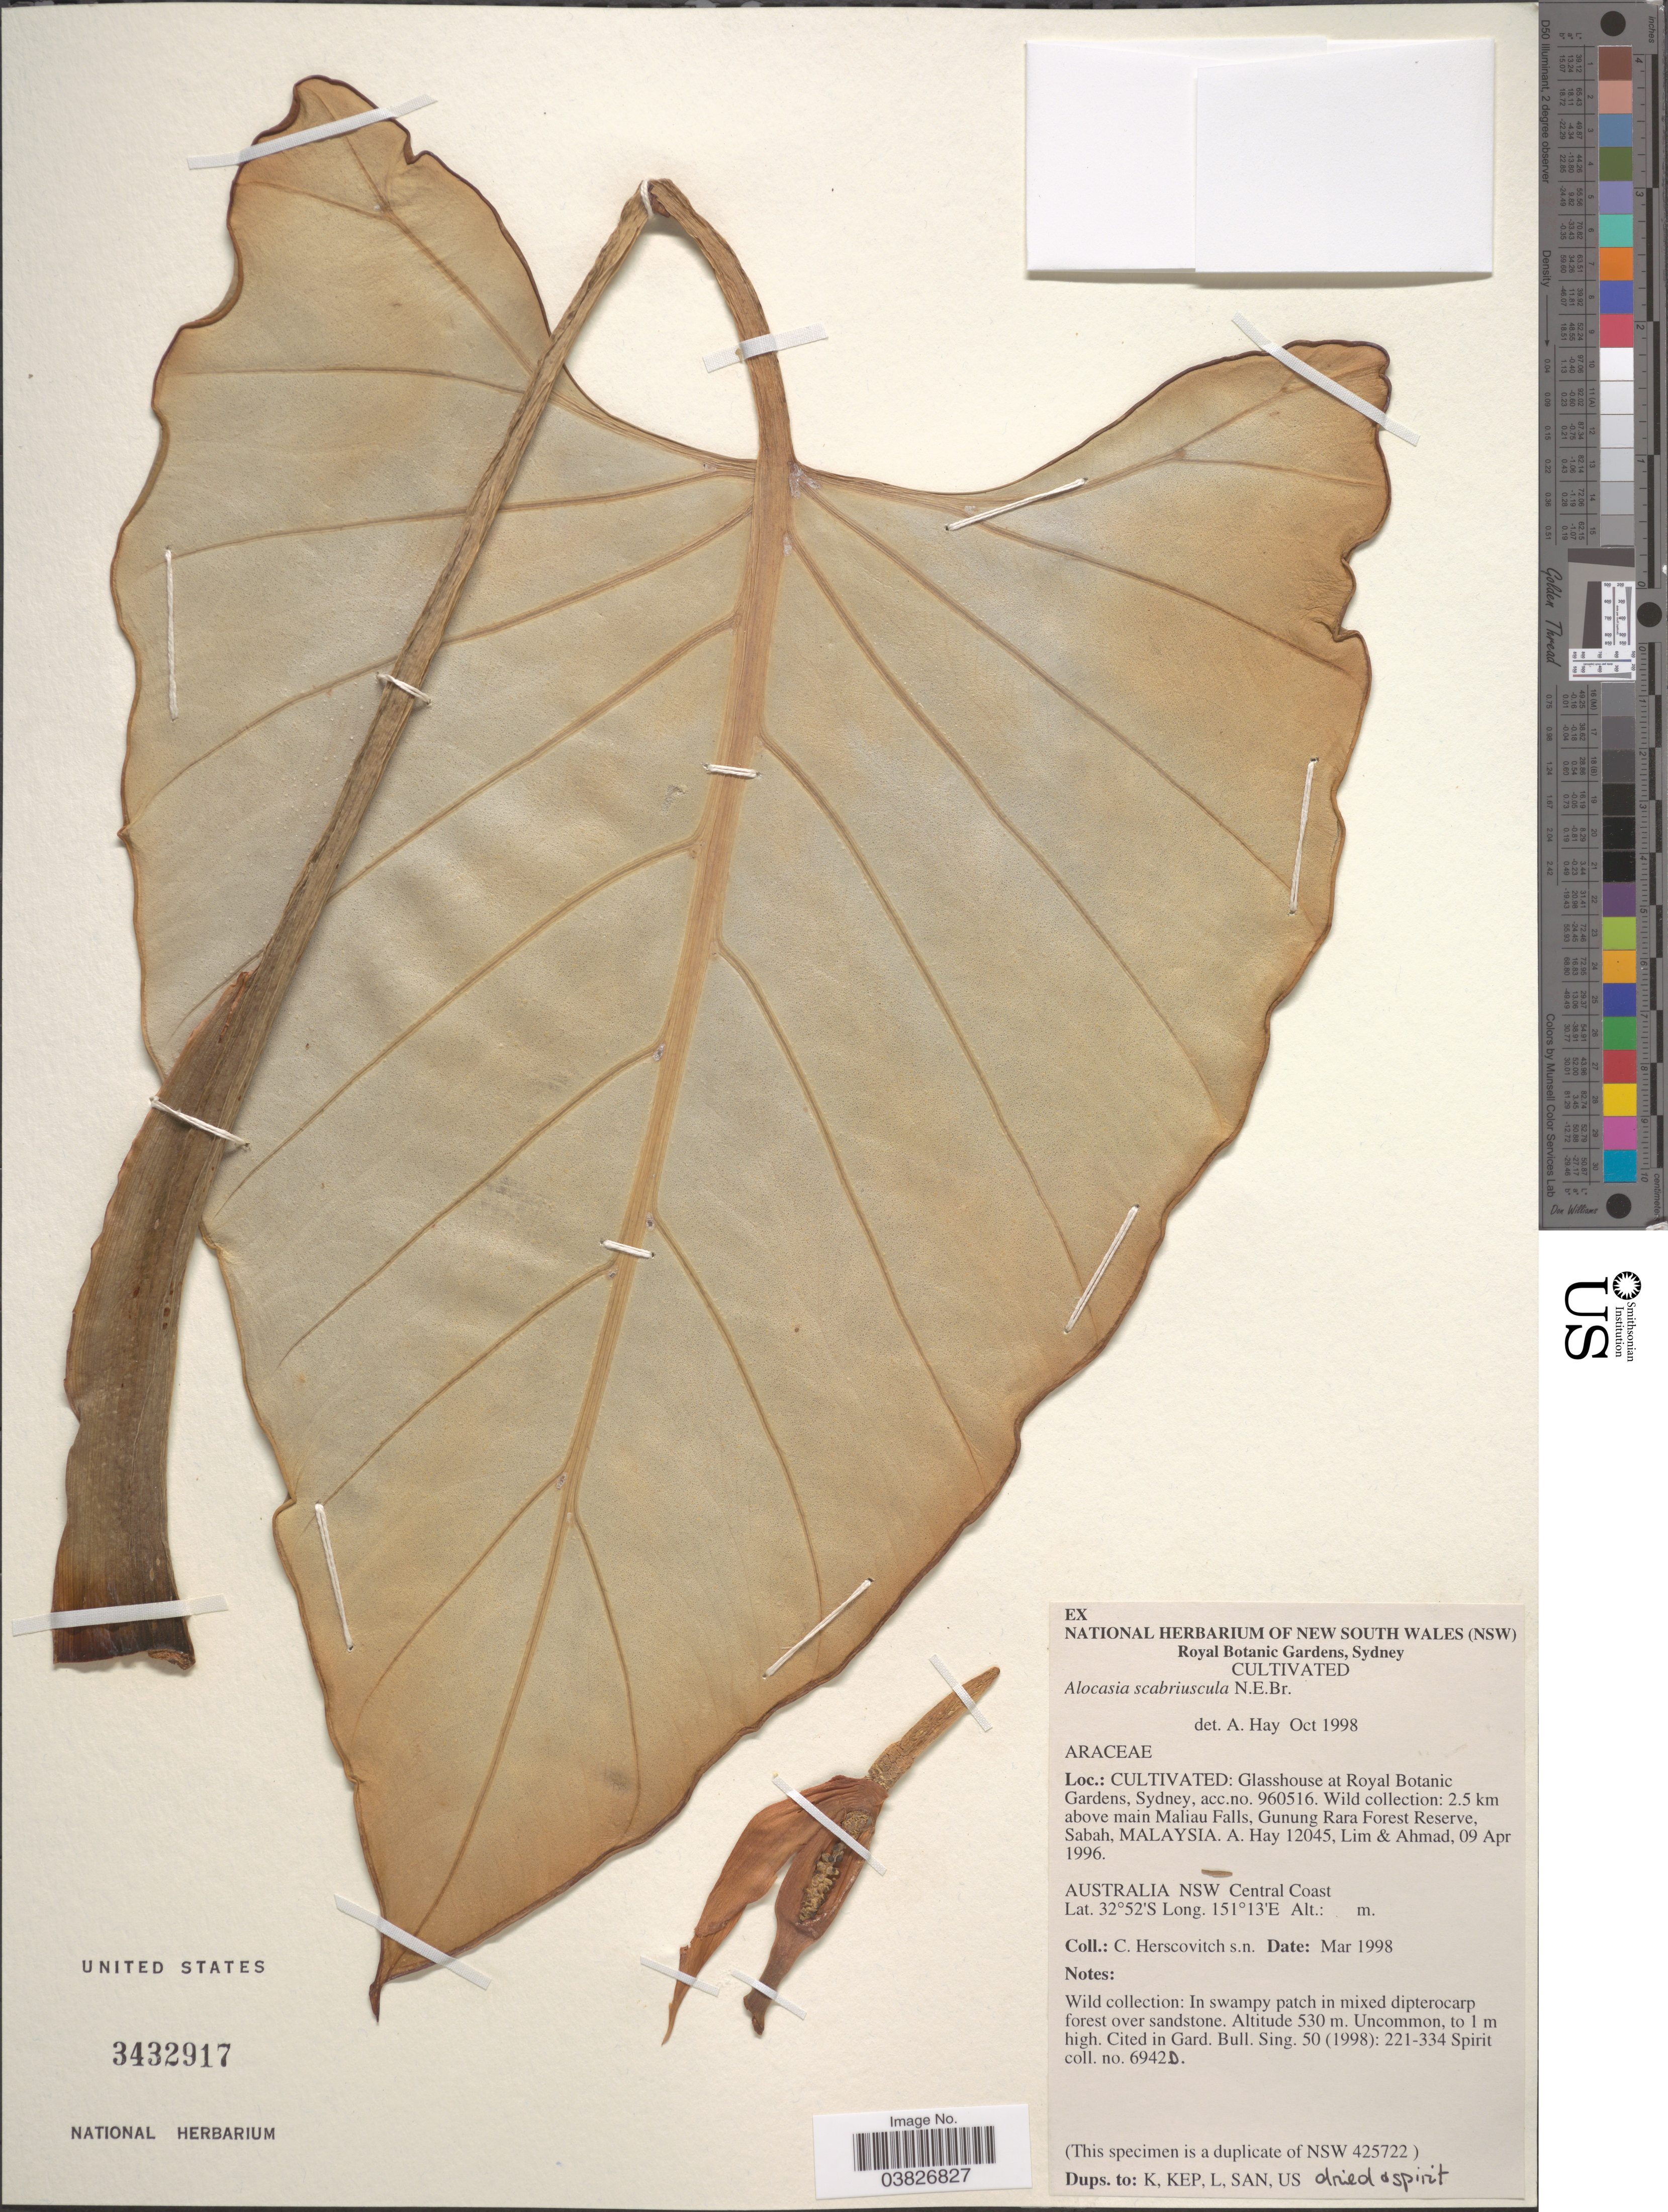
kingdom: Plantae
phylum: Tracheophyta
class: Liliopsida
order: Alismatales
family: Araceae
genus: Alocasia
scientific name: Alocasia scabriuscula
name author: N.E. Br.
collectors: C. Herscovitch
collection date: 1998-03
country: Australia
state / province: New South Wales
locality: Glasshouse at Royal Botanic Gardens, Sydney. Central Coast.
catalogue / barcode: US 3432917